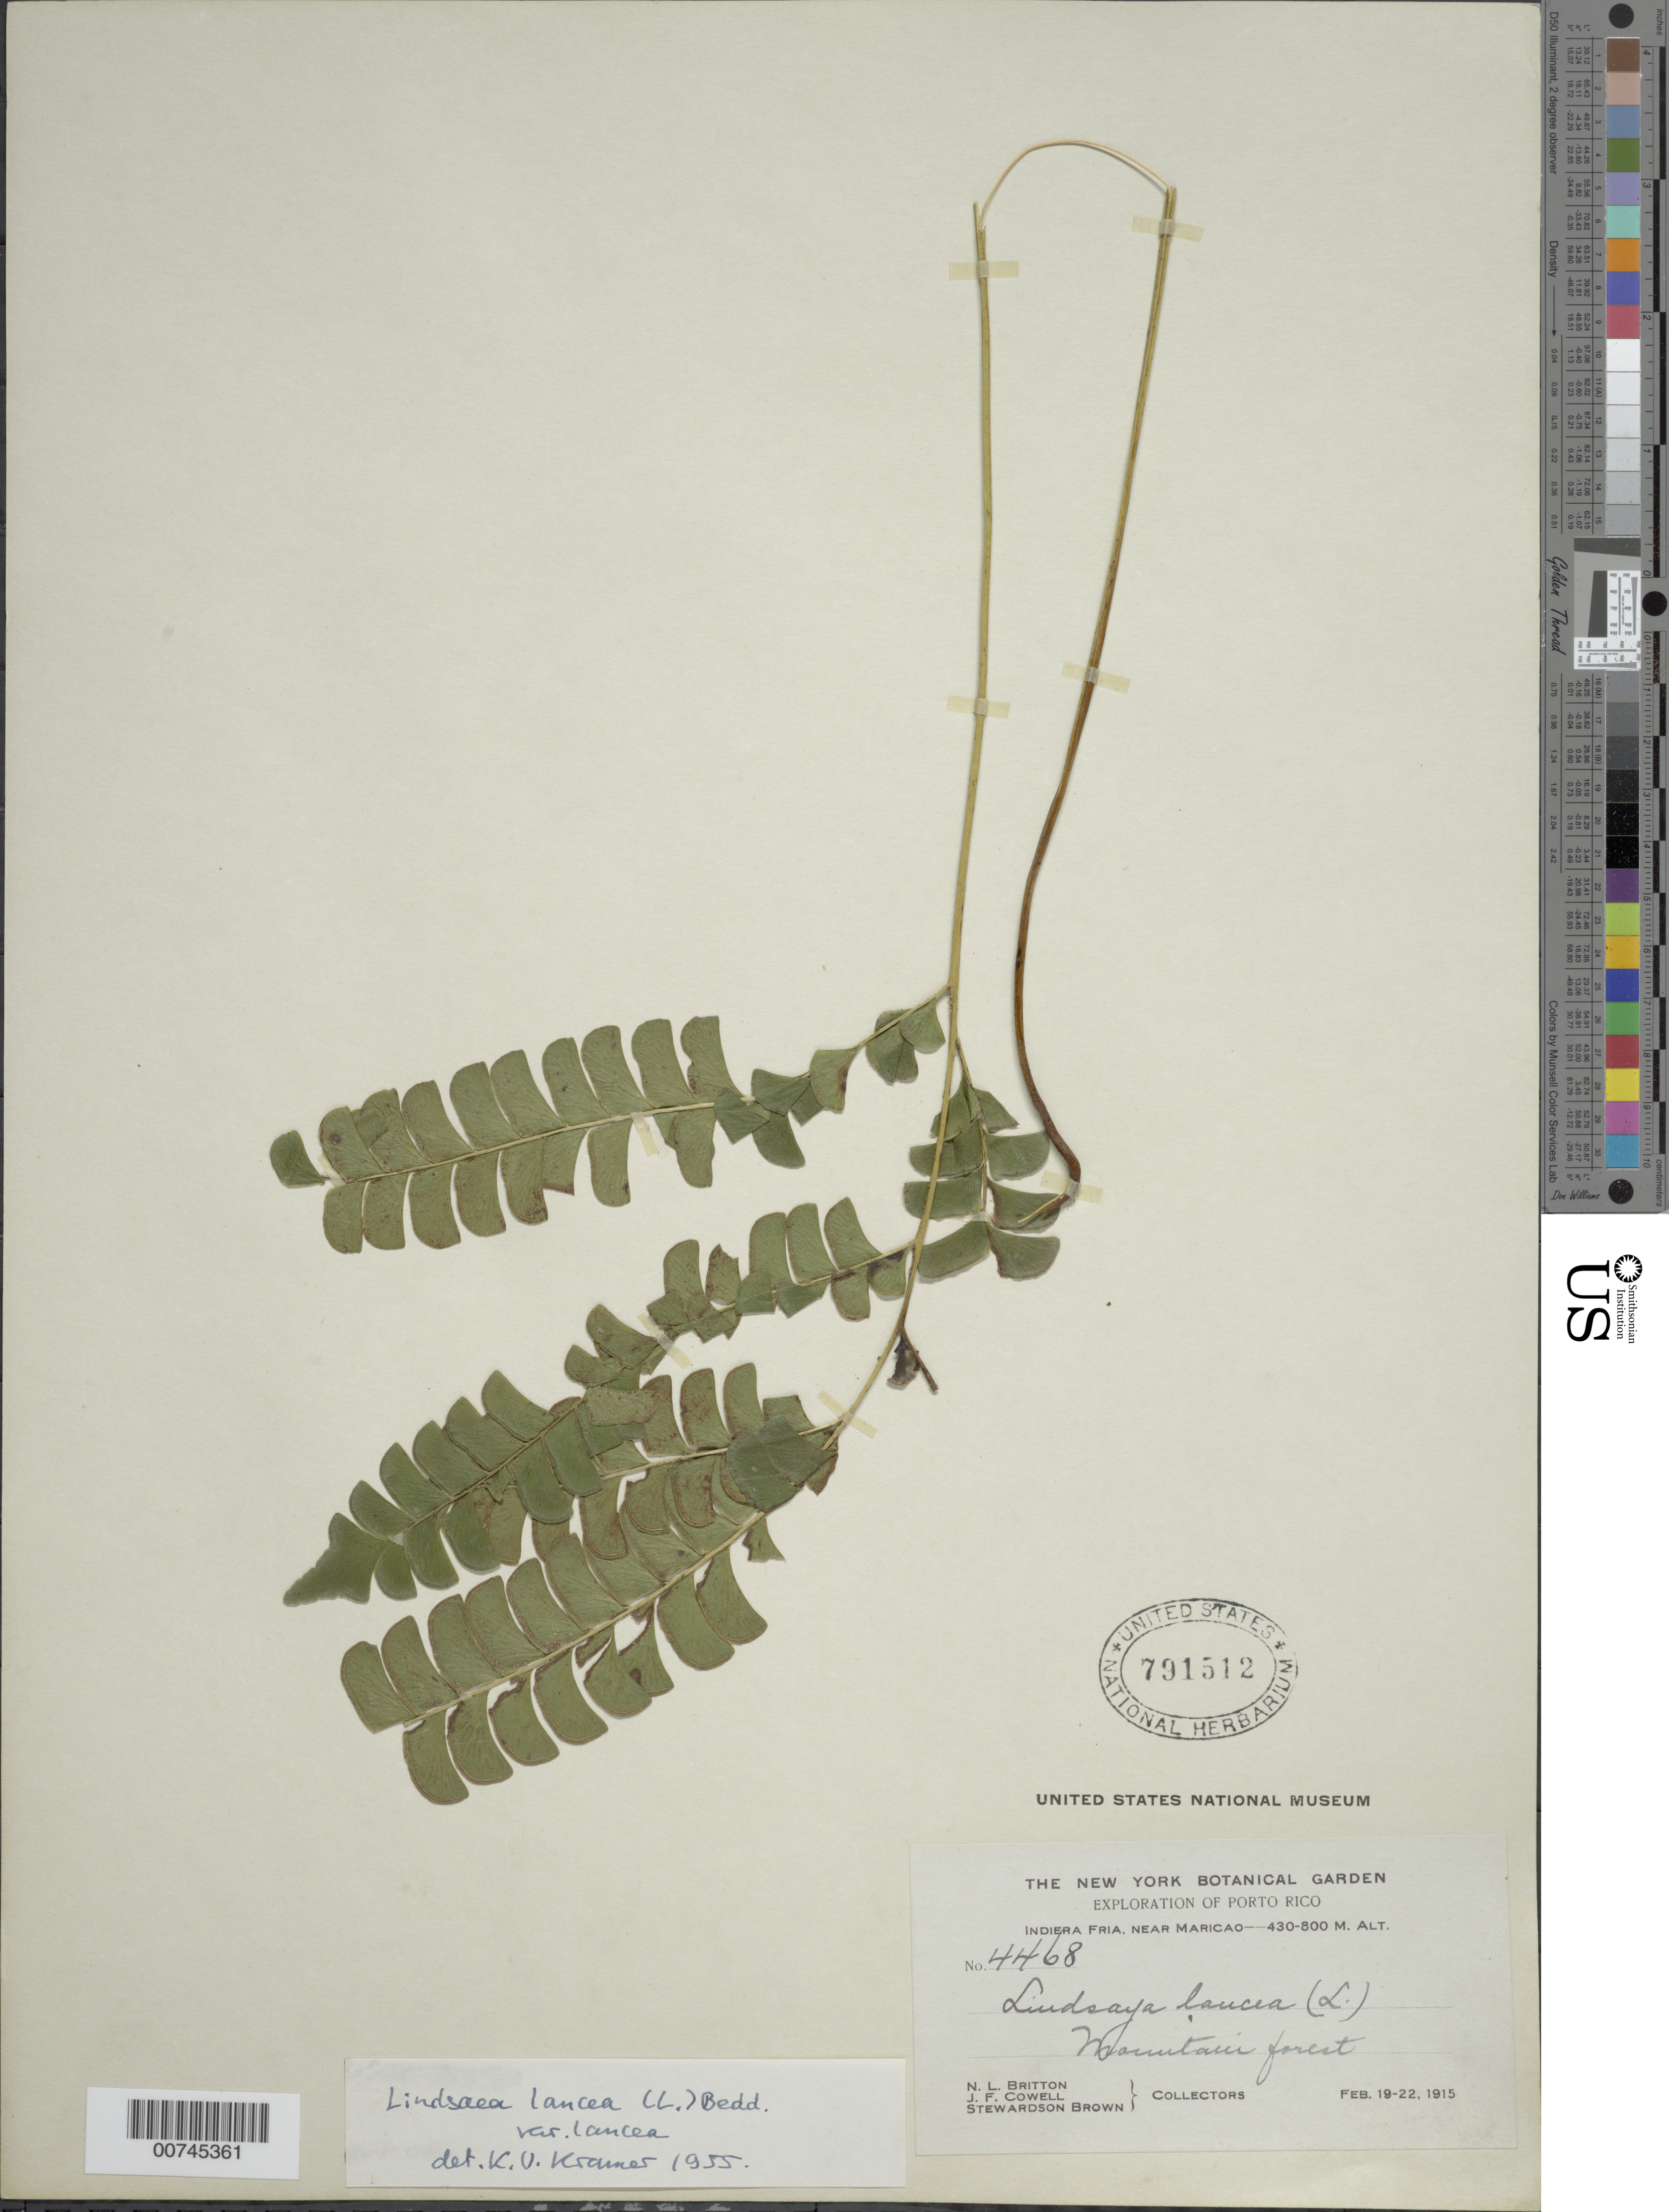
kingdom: Plantae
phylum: Tracheophyta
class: Polypodiopsida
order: Polypodiales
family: Lindsaeaceae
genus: Lindsaea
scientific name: Lindsaea lancea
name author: (L.) Bedd.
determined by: Kramer, K. U.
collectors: N. Britton, J. F. Cowell & S. Brown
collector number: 4468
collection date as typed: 19 Feb 1915 to 22 Feb 1915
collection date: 1915-02-19/1915-02-22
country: Puerto Rico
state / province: Maricao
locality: Indiera Fría, near Maricao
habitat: Mountain forest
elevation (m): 430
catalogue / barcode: US 791512